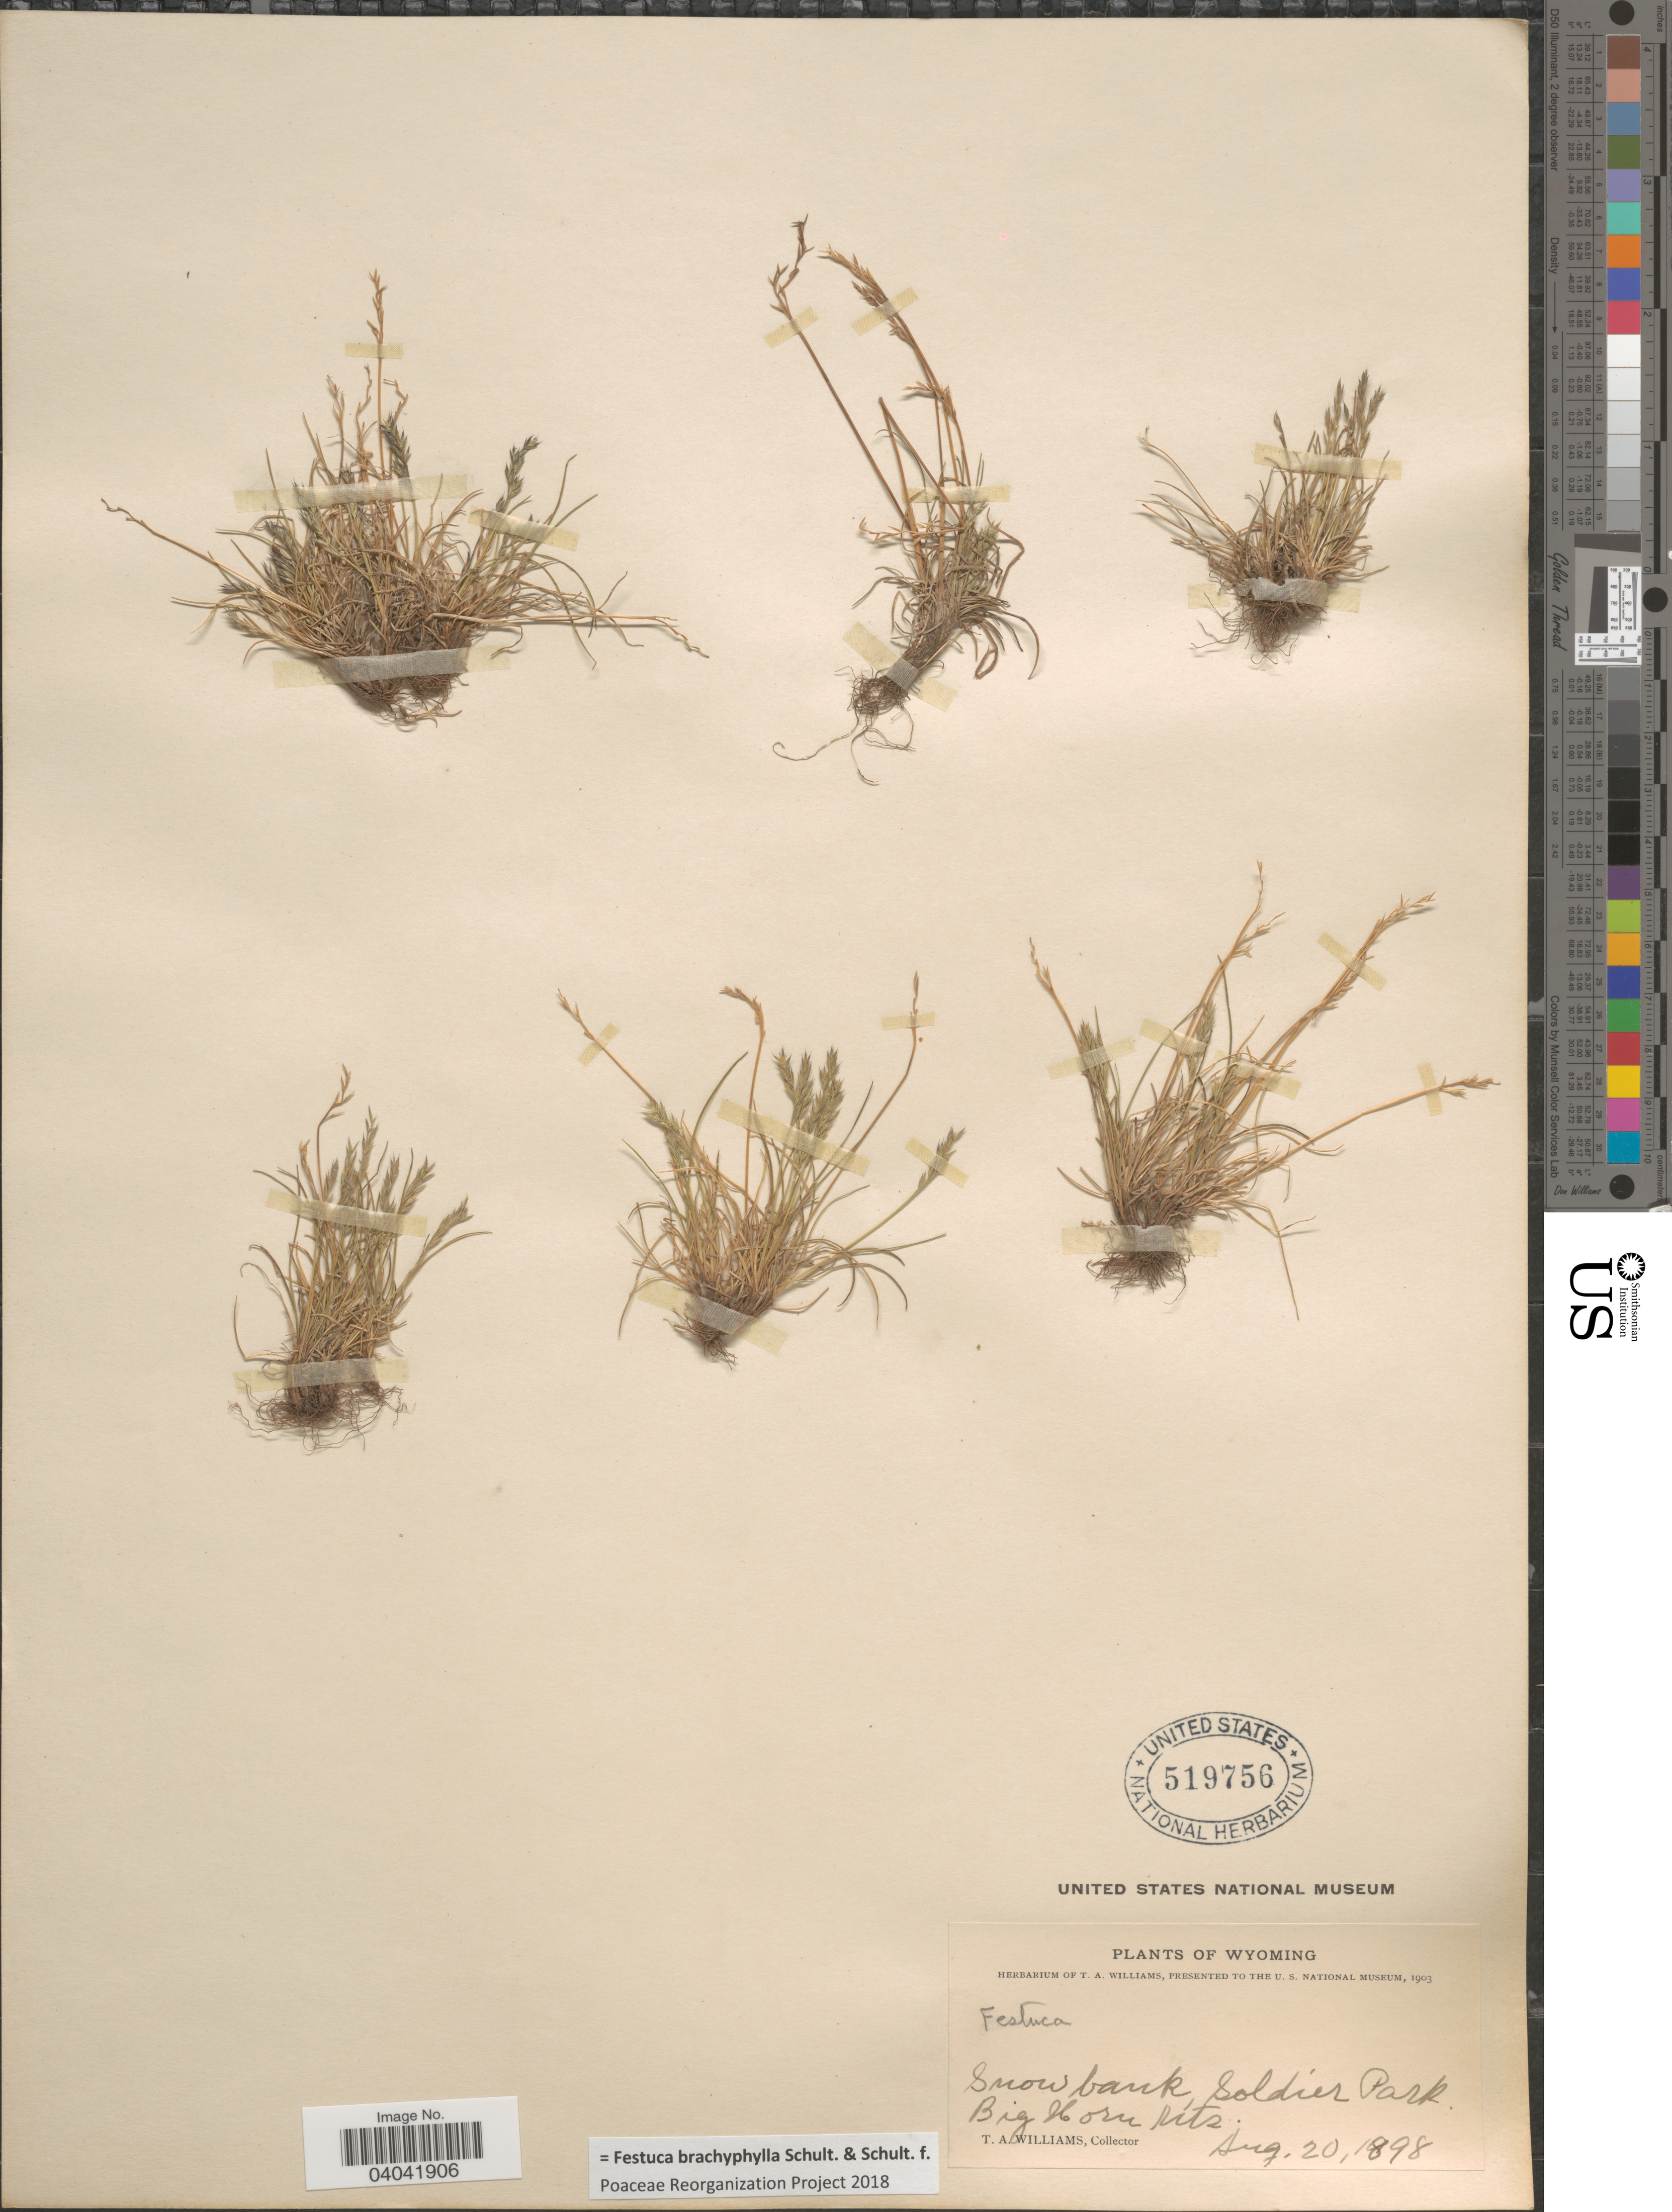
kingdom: Plantae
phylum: Tracheophyta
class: Liliopsida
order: Poales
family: Poaceae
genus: Festuca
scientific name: Festuca brachyphylla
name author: Schult. & Schult. f.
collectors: T. Williams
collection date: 1898-08-20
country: United States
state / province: Wyoming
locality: Snow bank, Soldier Park, Big Horn Mts.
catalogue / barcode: US 519756